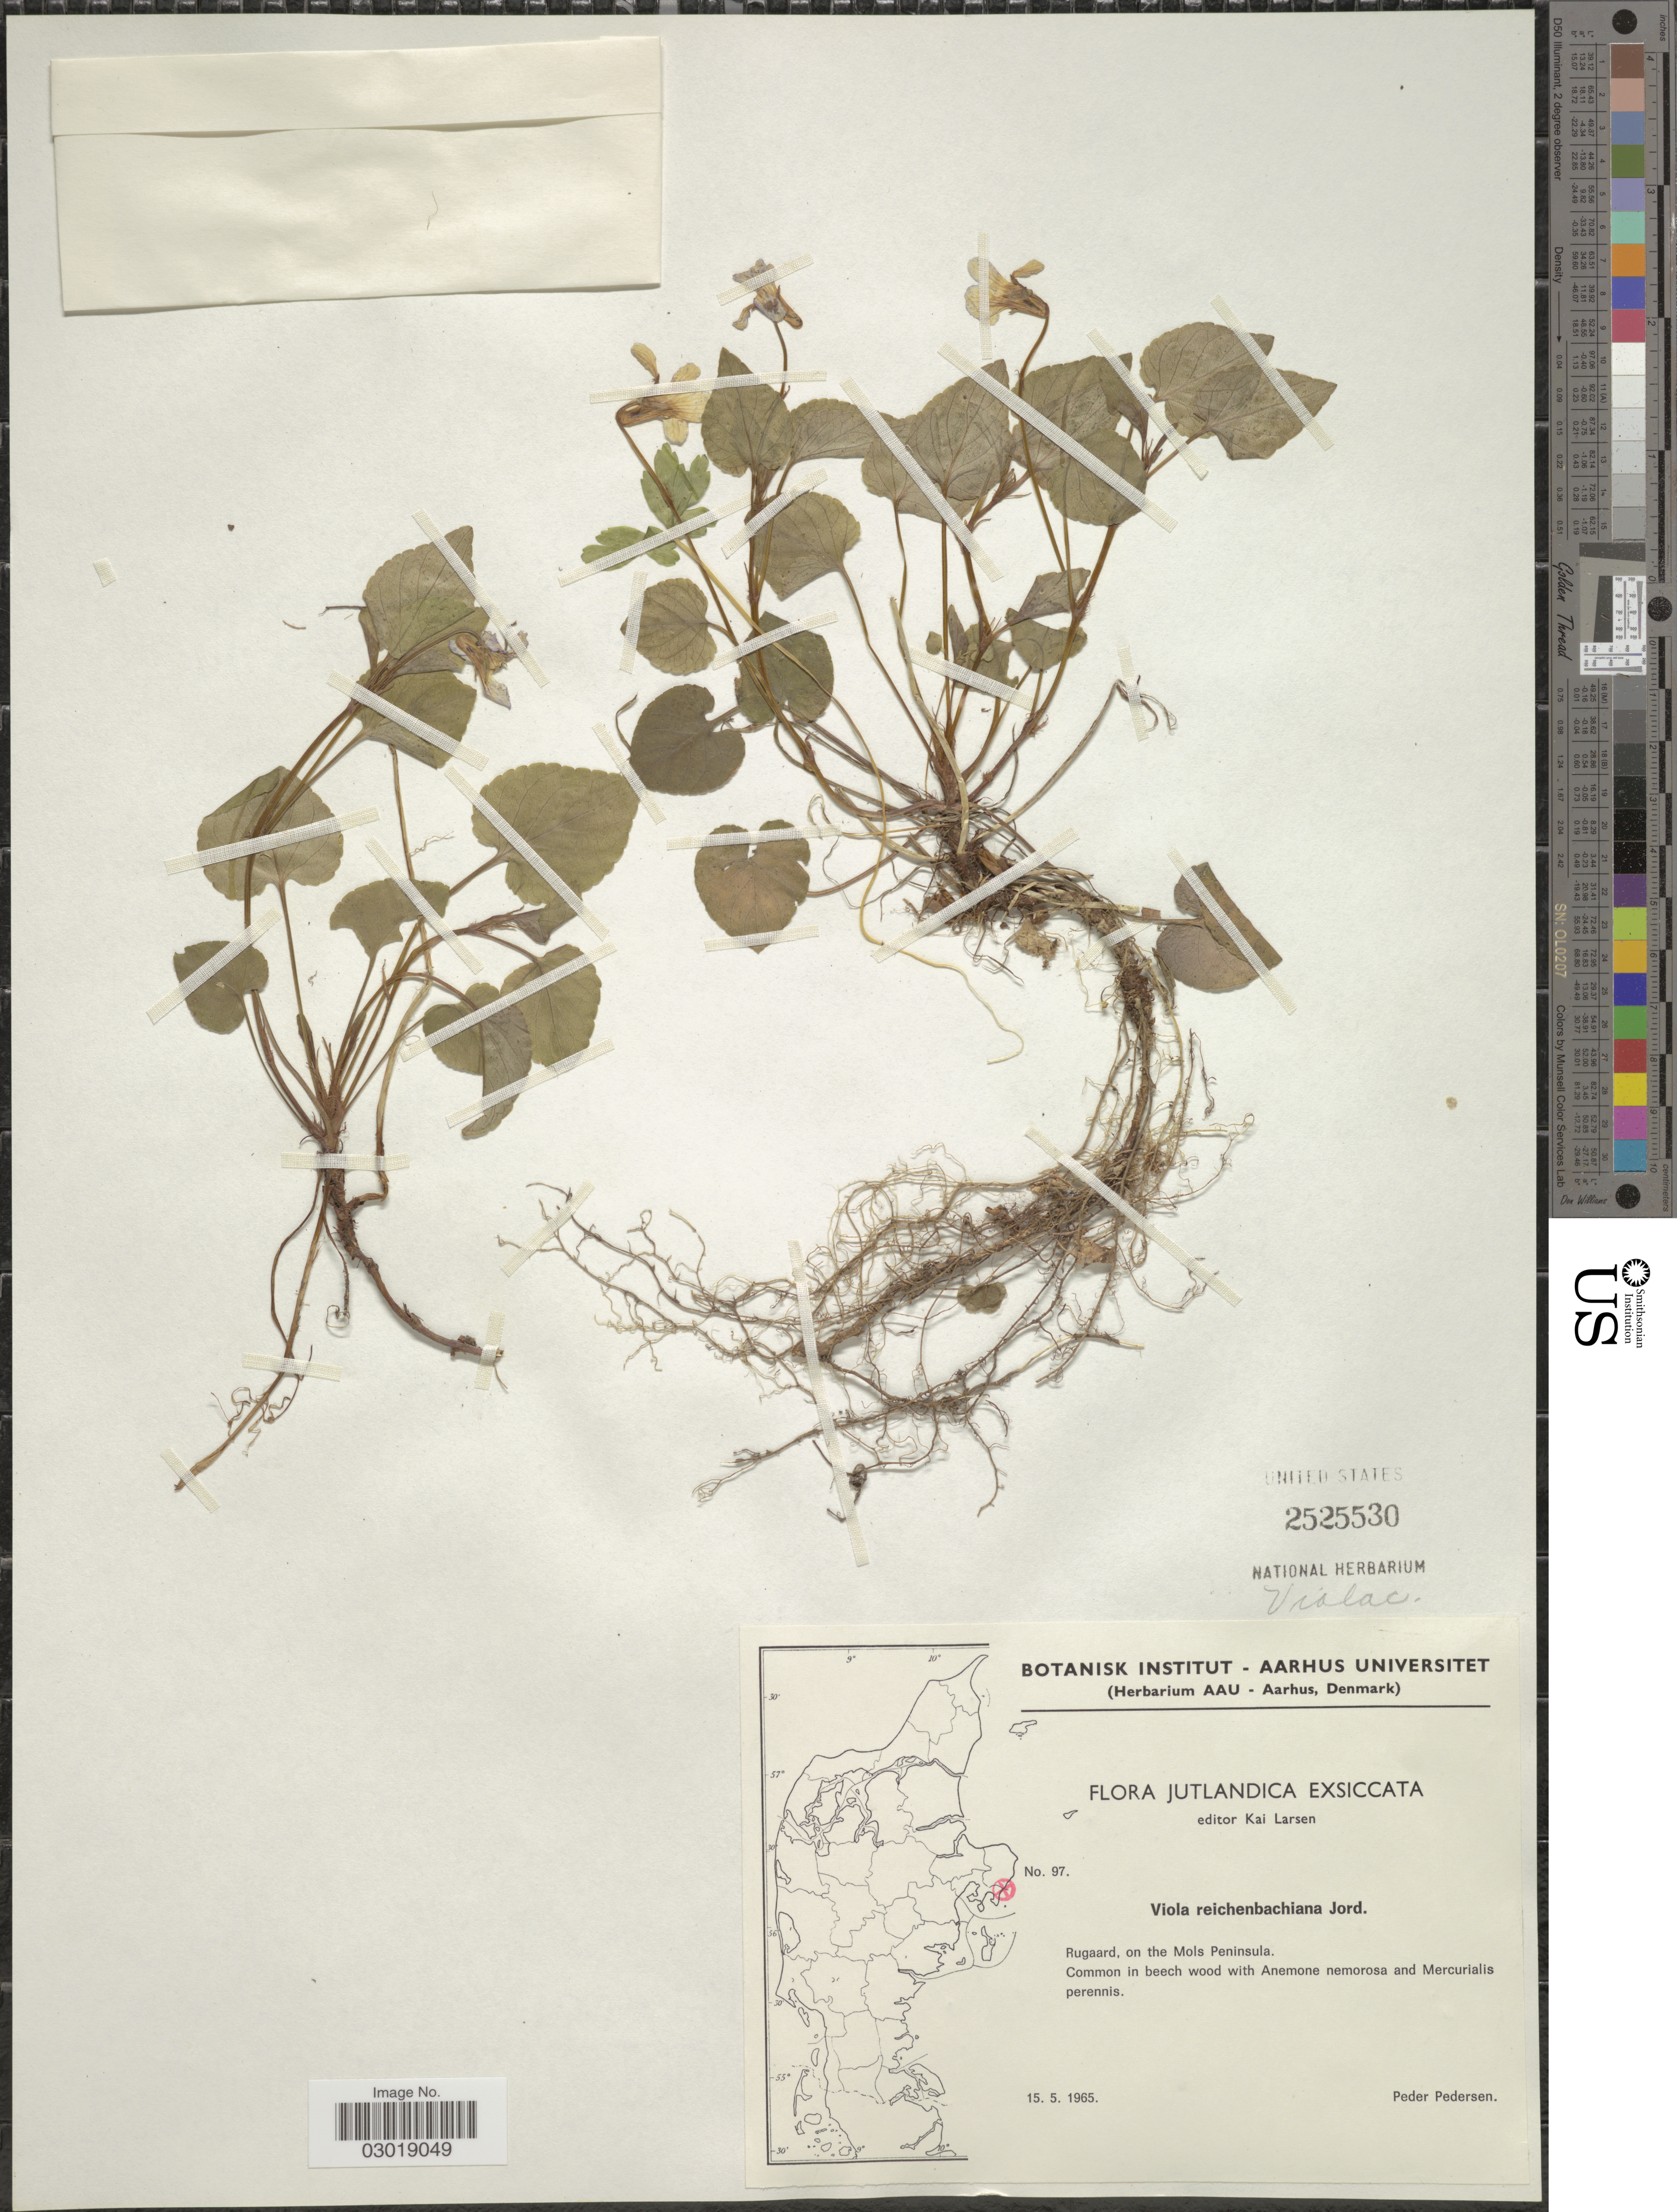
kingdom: Plantae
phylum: Tracheophyta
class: Magnoliopsida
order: Malpighiales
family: Violaceae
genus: Viola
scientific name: Viola reichenbachiana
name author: Jord. ex Boreau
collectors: P. Pedersen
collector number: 97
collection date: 1965-05-15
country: Denmark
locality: Jutlandica. Rugaard, on the Mols Peninsula.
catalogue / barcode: US 2525530